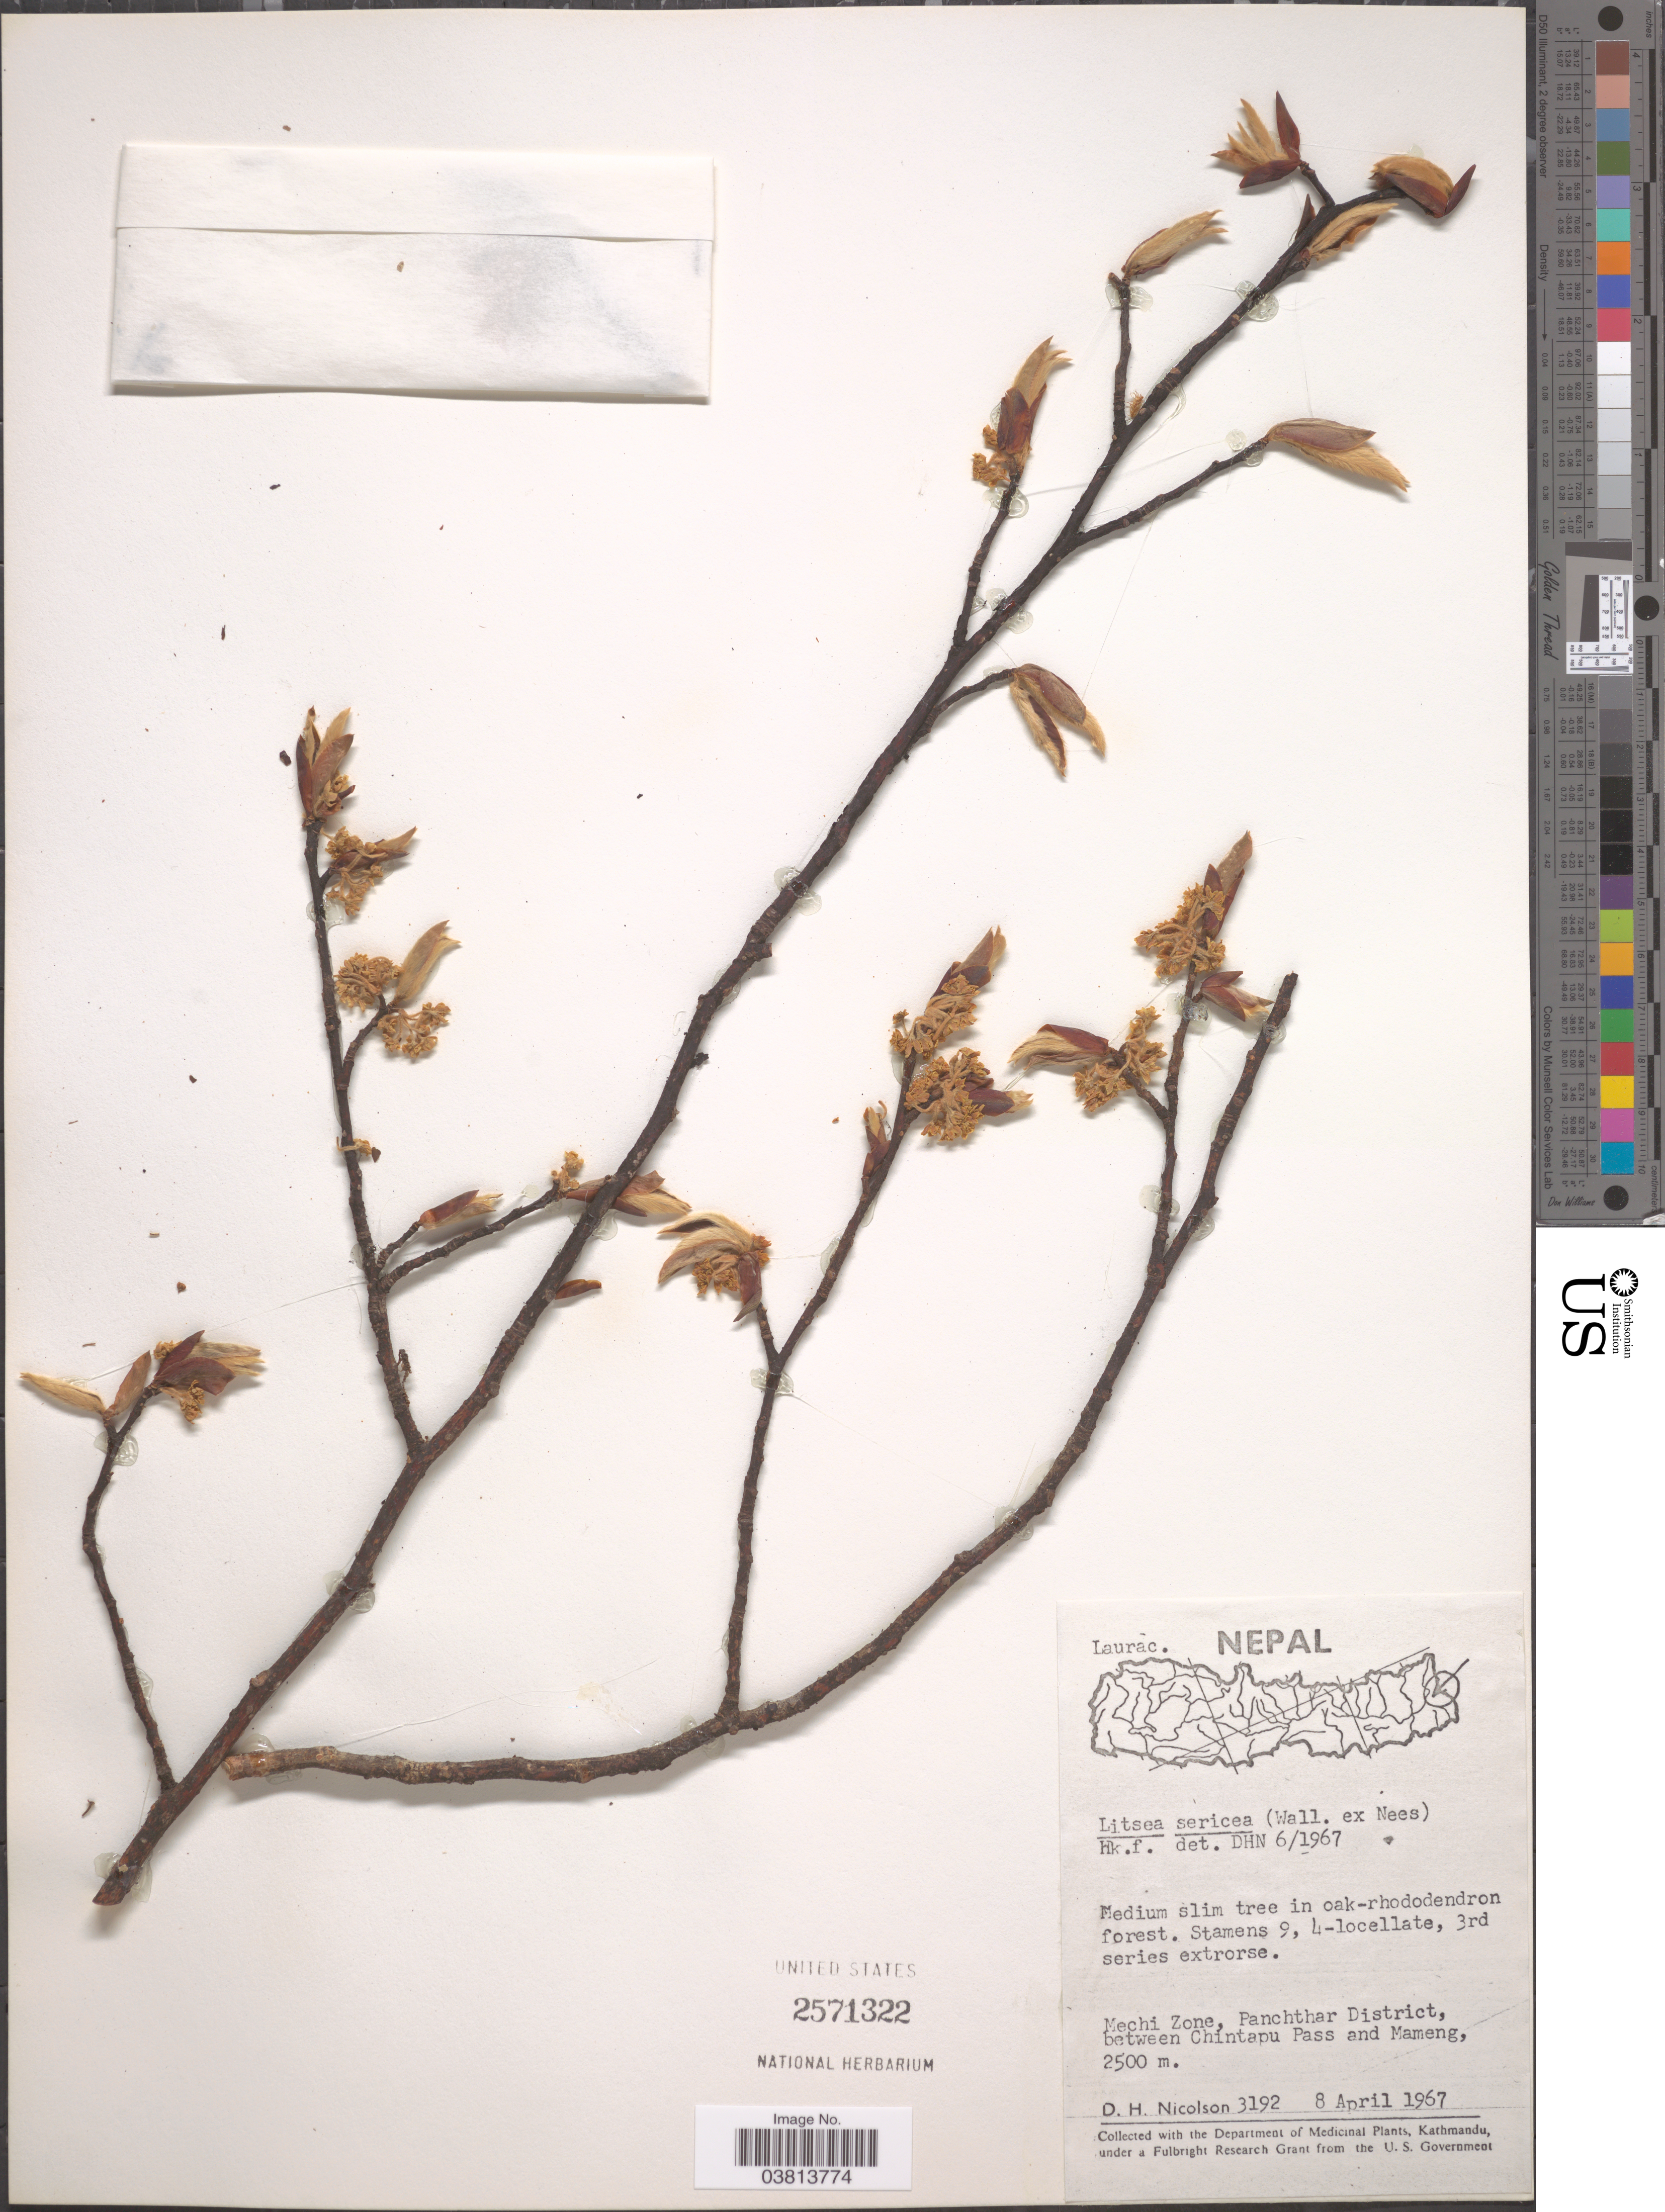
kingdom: Plantae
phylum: Tracheophyta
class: Magnoliopsida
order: Laurales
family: Lauraceae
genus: Litsea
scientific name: Litsea sericea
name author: (Wall. ex Nees) Hook. f.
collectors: D. H. Nicolson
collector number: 3192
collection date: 1967-04-08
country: Nepal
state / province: Mechi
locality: Mechi Zone, Panchthar District, between Chintapu Pass and Mameng.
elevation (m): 2500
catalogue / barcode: US 2571322